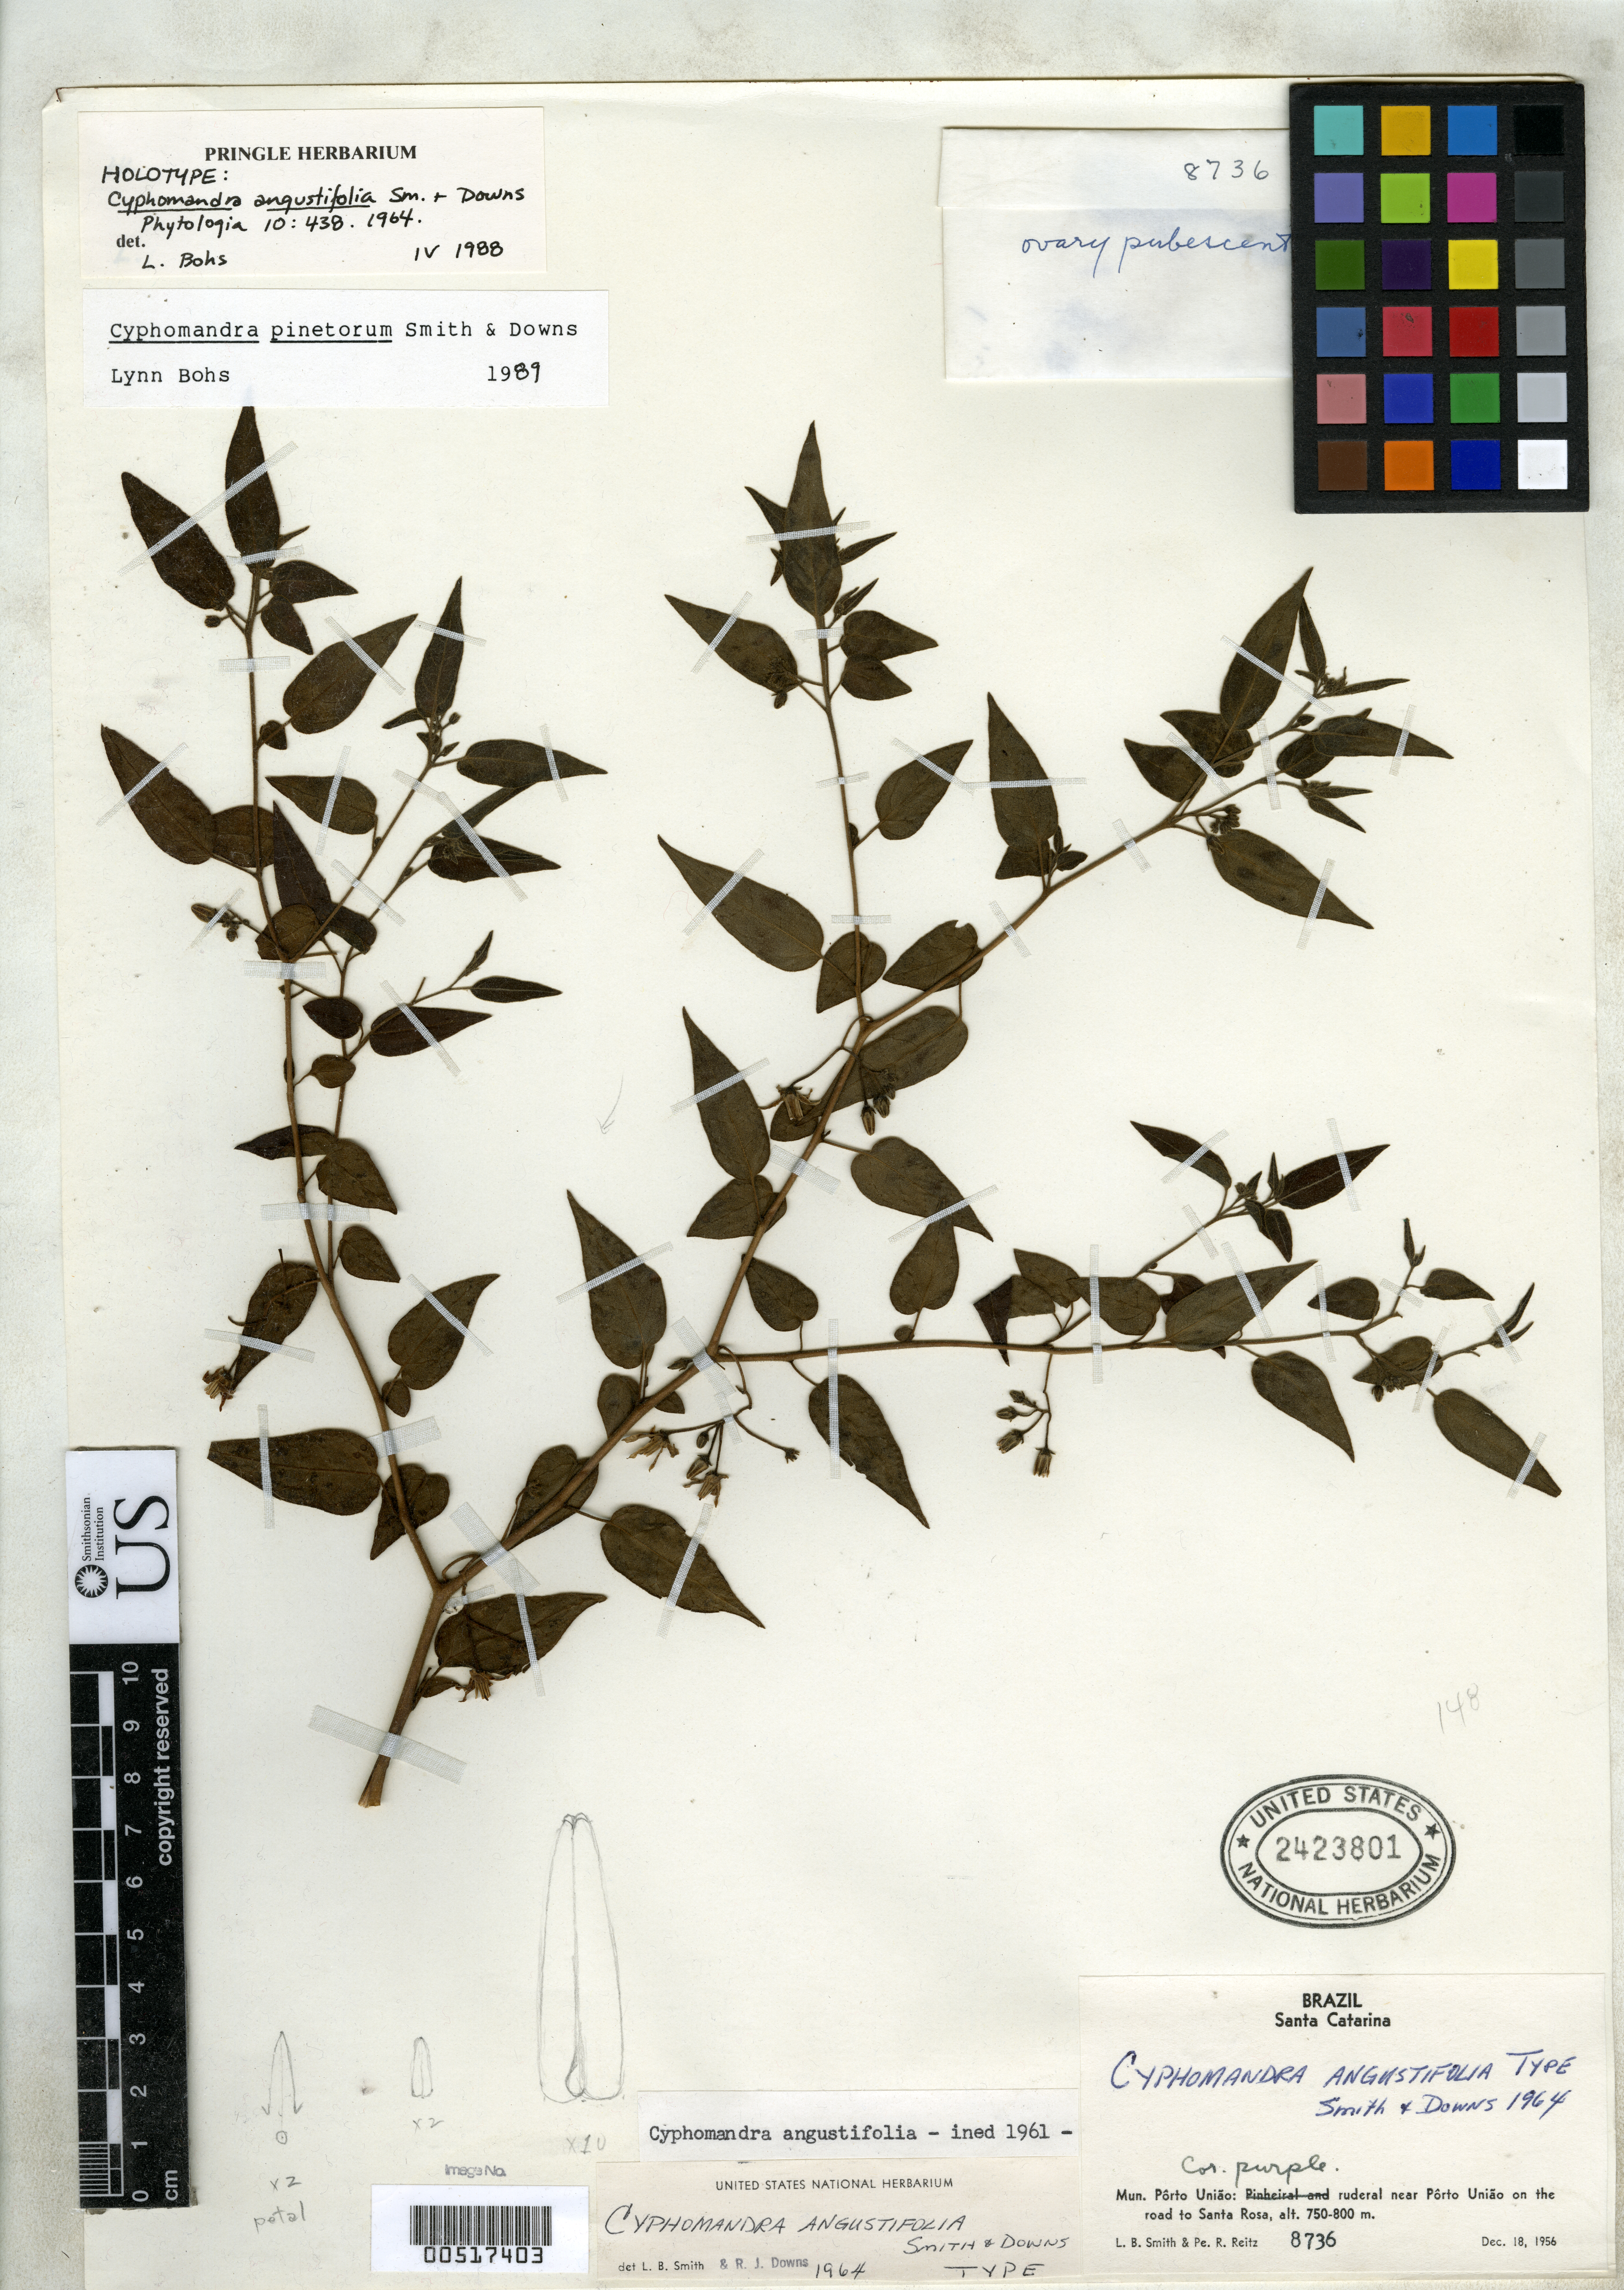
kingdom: Plantae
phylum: Tracheophyta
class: Magnoliopsida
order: Solanales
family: Solanaceae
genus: Cyphomandra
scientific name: Cyphomandra angustifolia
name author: L.B. Sm. & Downs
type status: Holotype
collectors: L. Smith & R. Reitz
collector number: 8736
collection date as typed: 18 Dec 1956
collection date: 1956-12-18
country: Brazil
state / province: Santa Catarina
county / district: Pôrto União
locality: Ruderal near Porto Uniao on road to Santa Rosa.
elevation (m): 750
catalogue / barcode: US 2423801